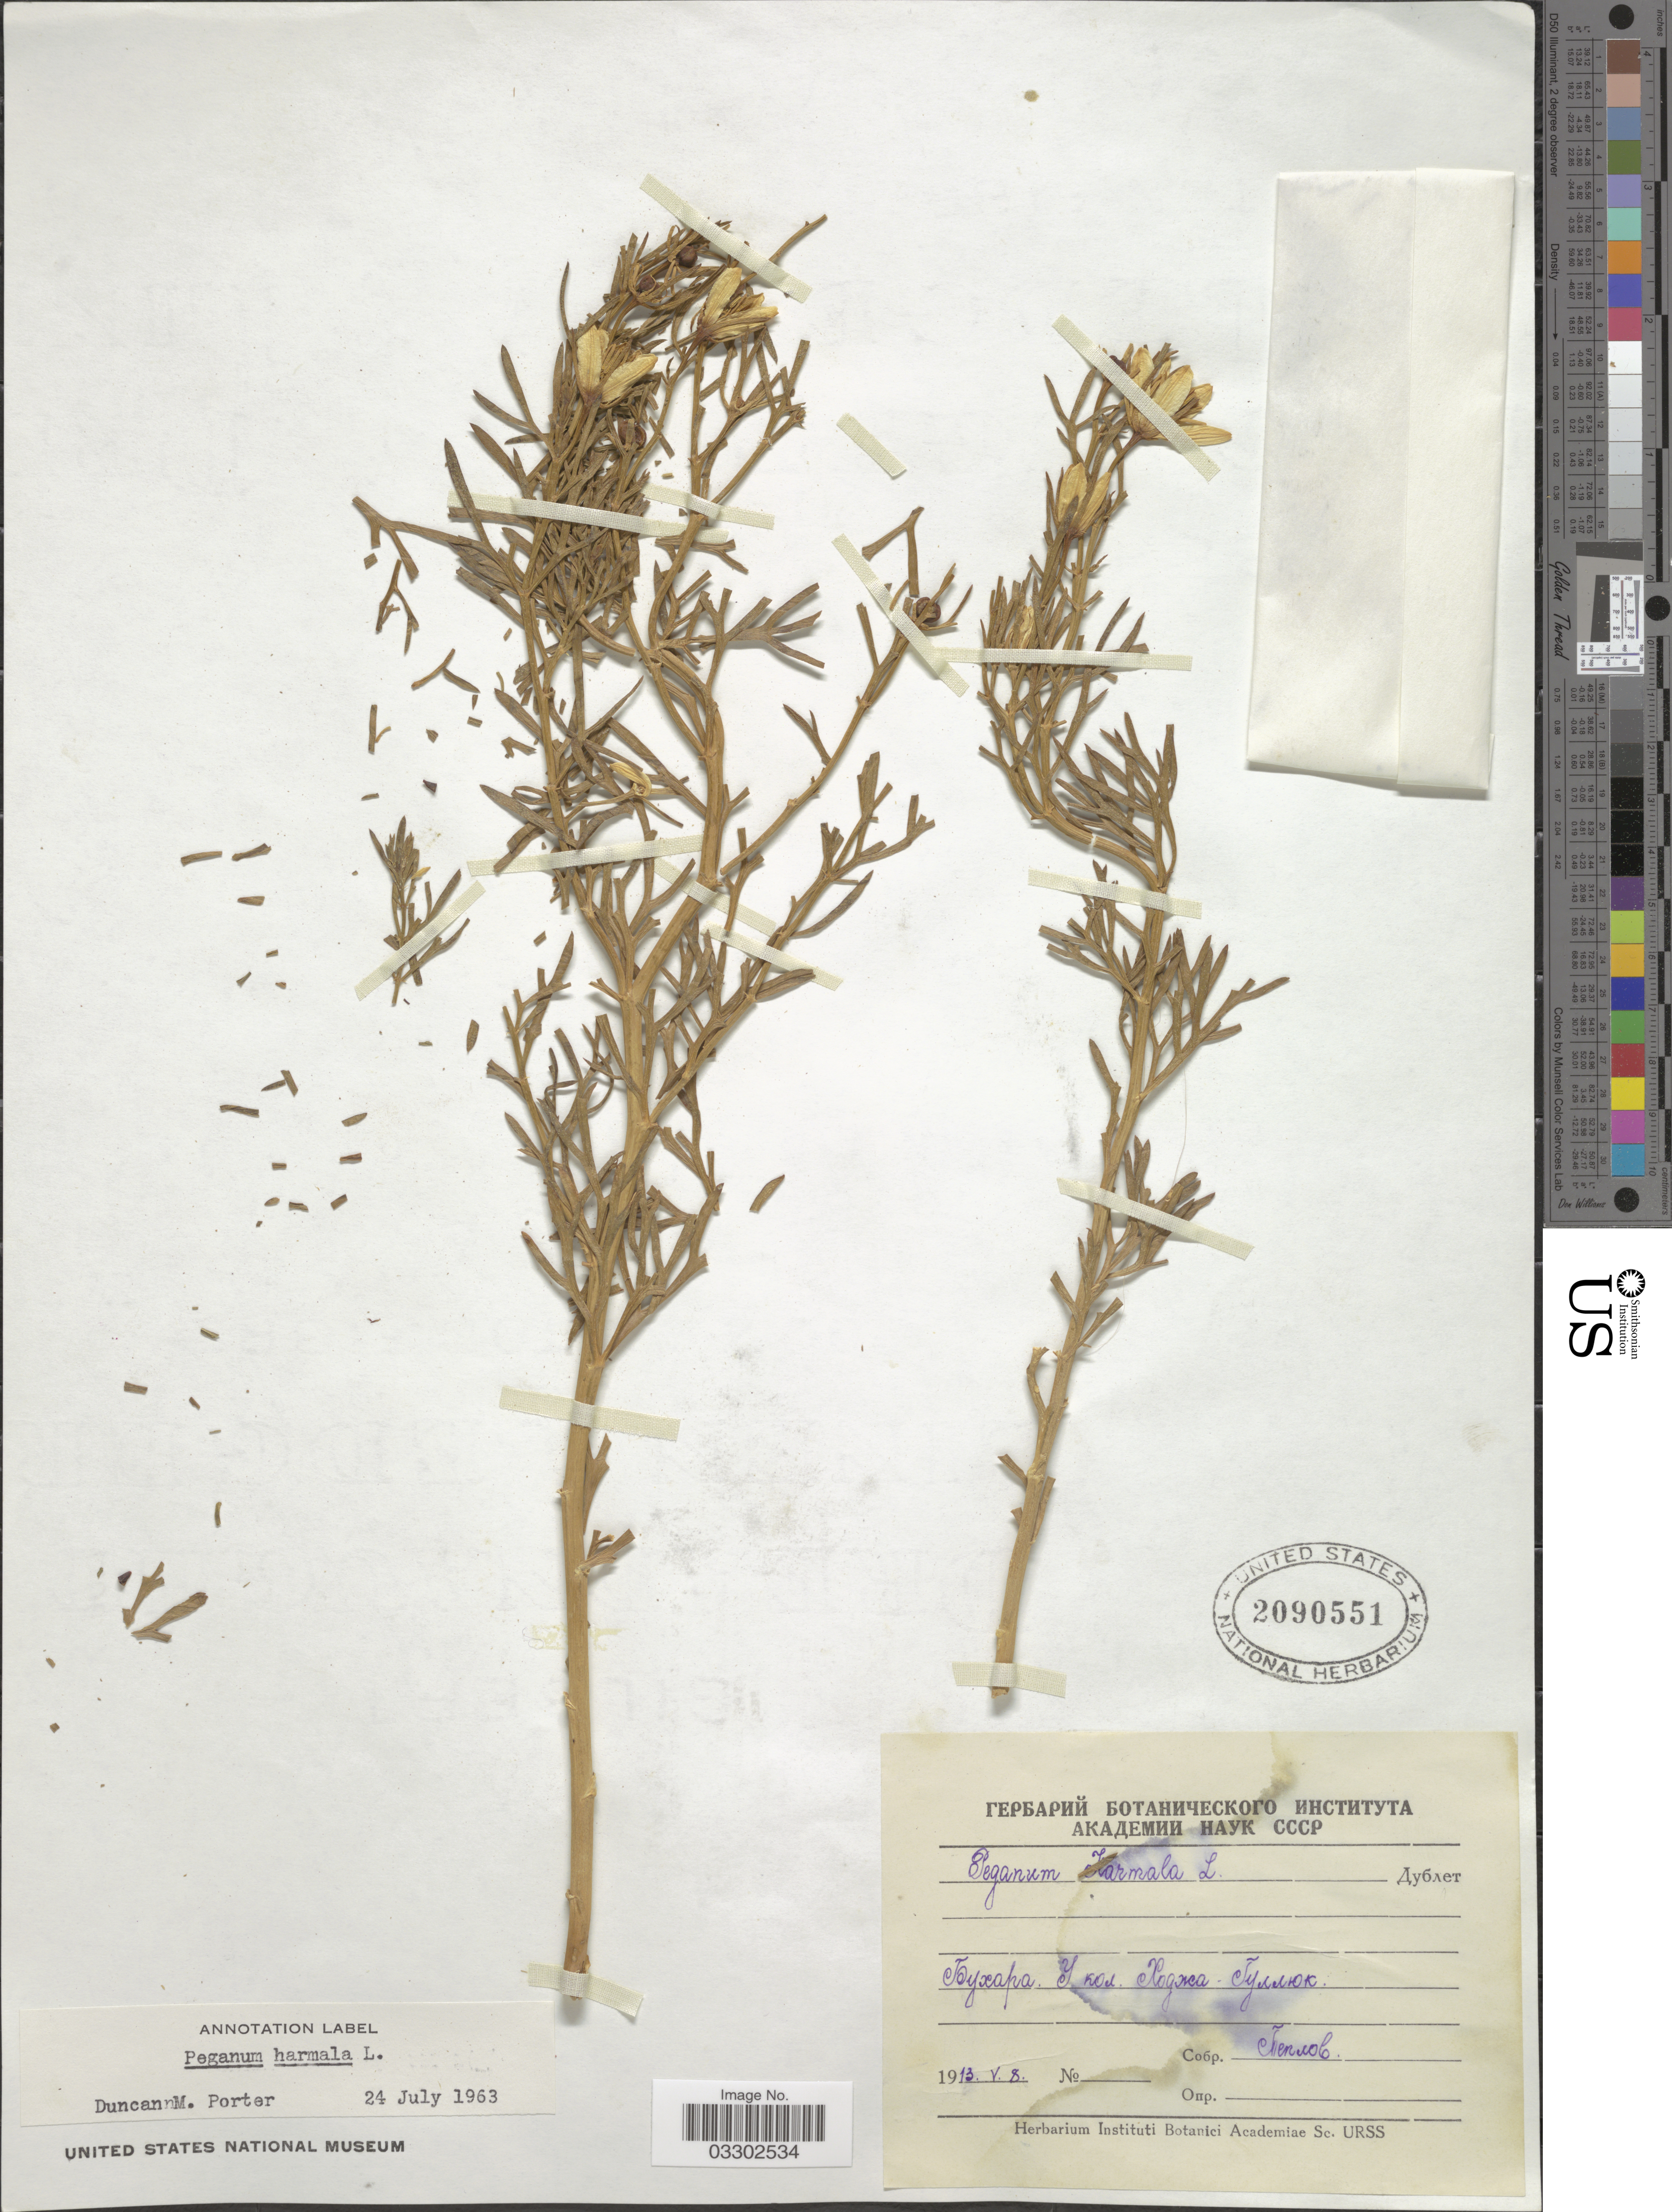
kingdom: Plantae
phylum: Tracheophyta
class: Magnoliopsida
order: Sapindales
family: Tetradiclidaceae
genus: Peganum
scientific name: Peganum harmala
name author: L.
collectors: Teplov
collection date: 1913-05-08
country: Uzbekistan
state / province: Buxoro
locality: Near Khodzha- Gulluk.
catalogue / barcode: US 2090551